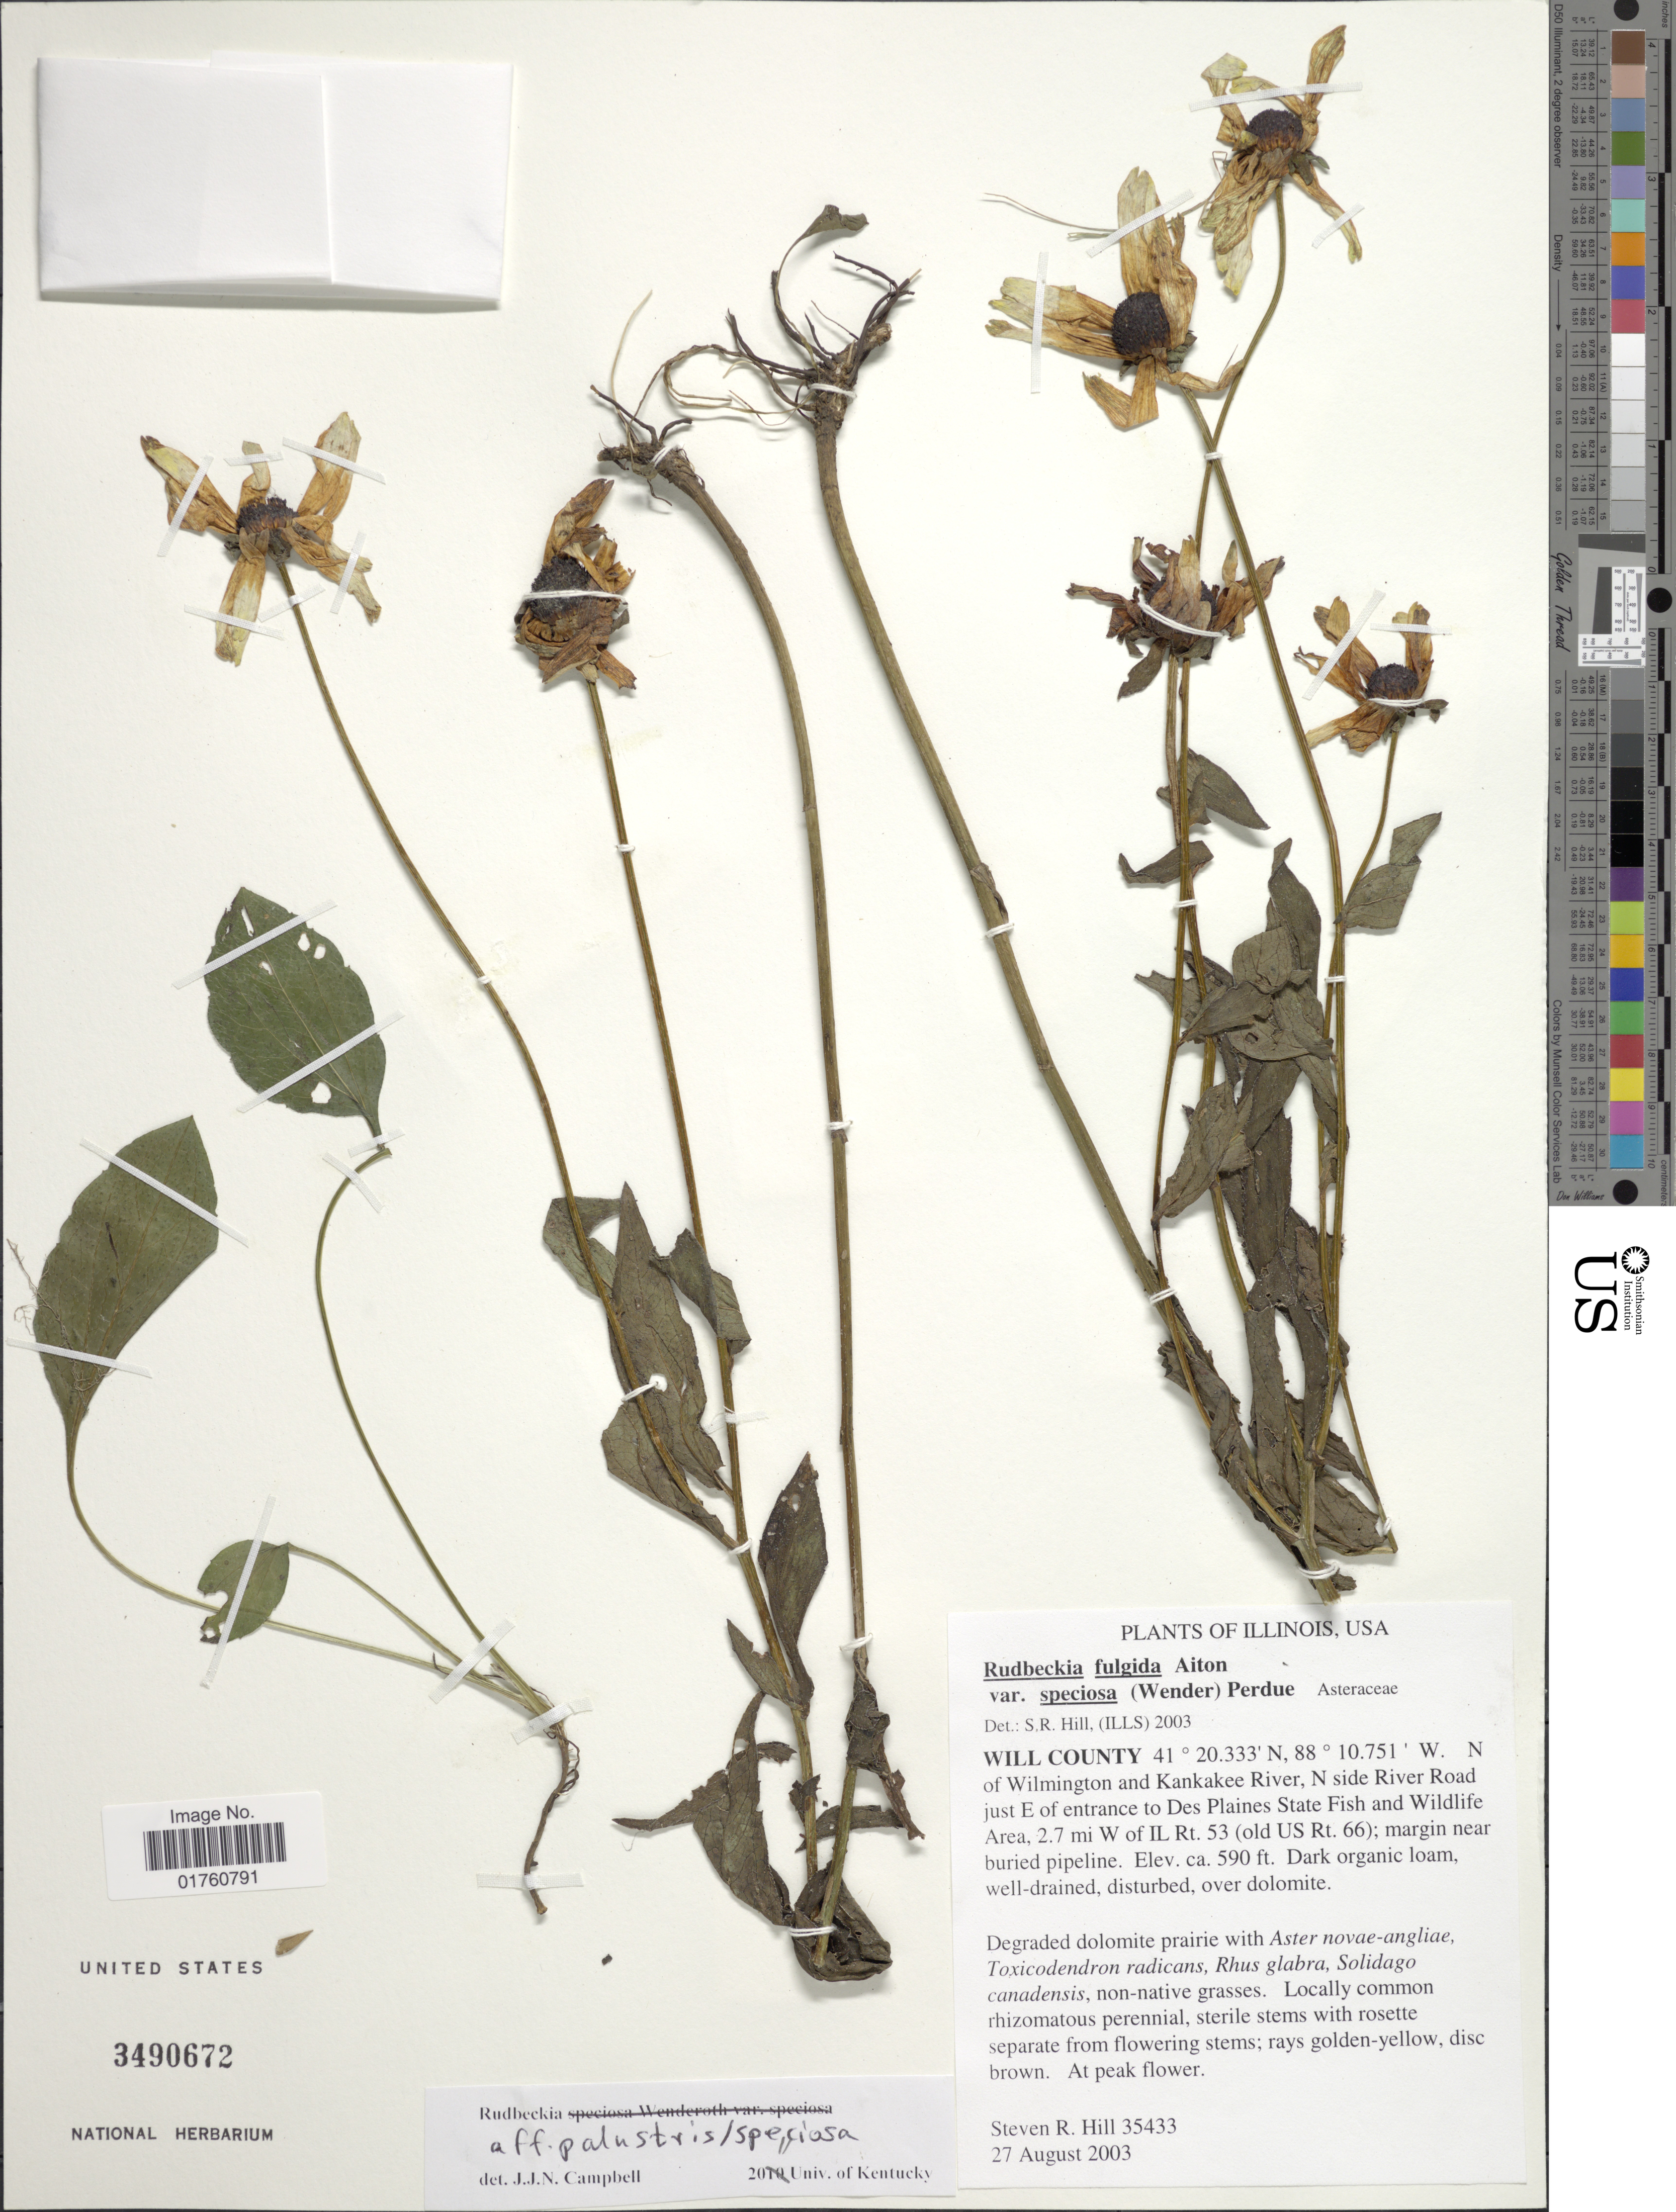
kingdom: Plantae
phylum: Tracheophyta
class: Magnoliopsida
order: Asterales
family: Asteraceae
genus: Rudbeckia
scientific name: Rudbeckia fulgida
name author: Aiton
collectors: S. R. Hill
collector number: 35433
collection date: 2003-08-27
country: United States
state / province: Illinois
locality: Will County, N of Wilmington and Kankakee River, N side River Road just E of entrance to Des Plaines State Fish and Wildlife Area, 2.7 mi W of IL Rt. 53 (old US Rt. 66); margin near buried pipeline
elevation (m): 180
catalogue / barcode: US 3490672